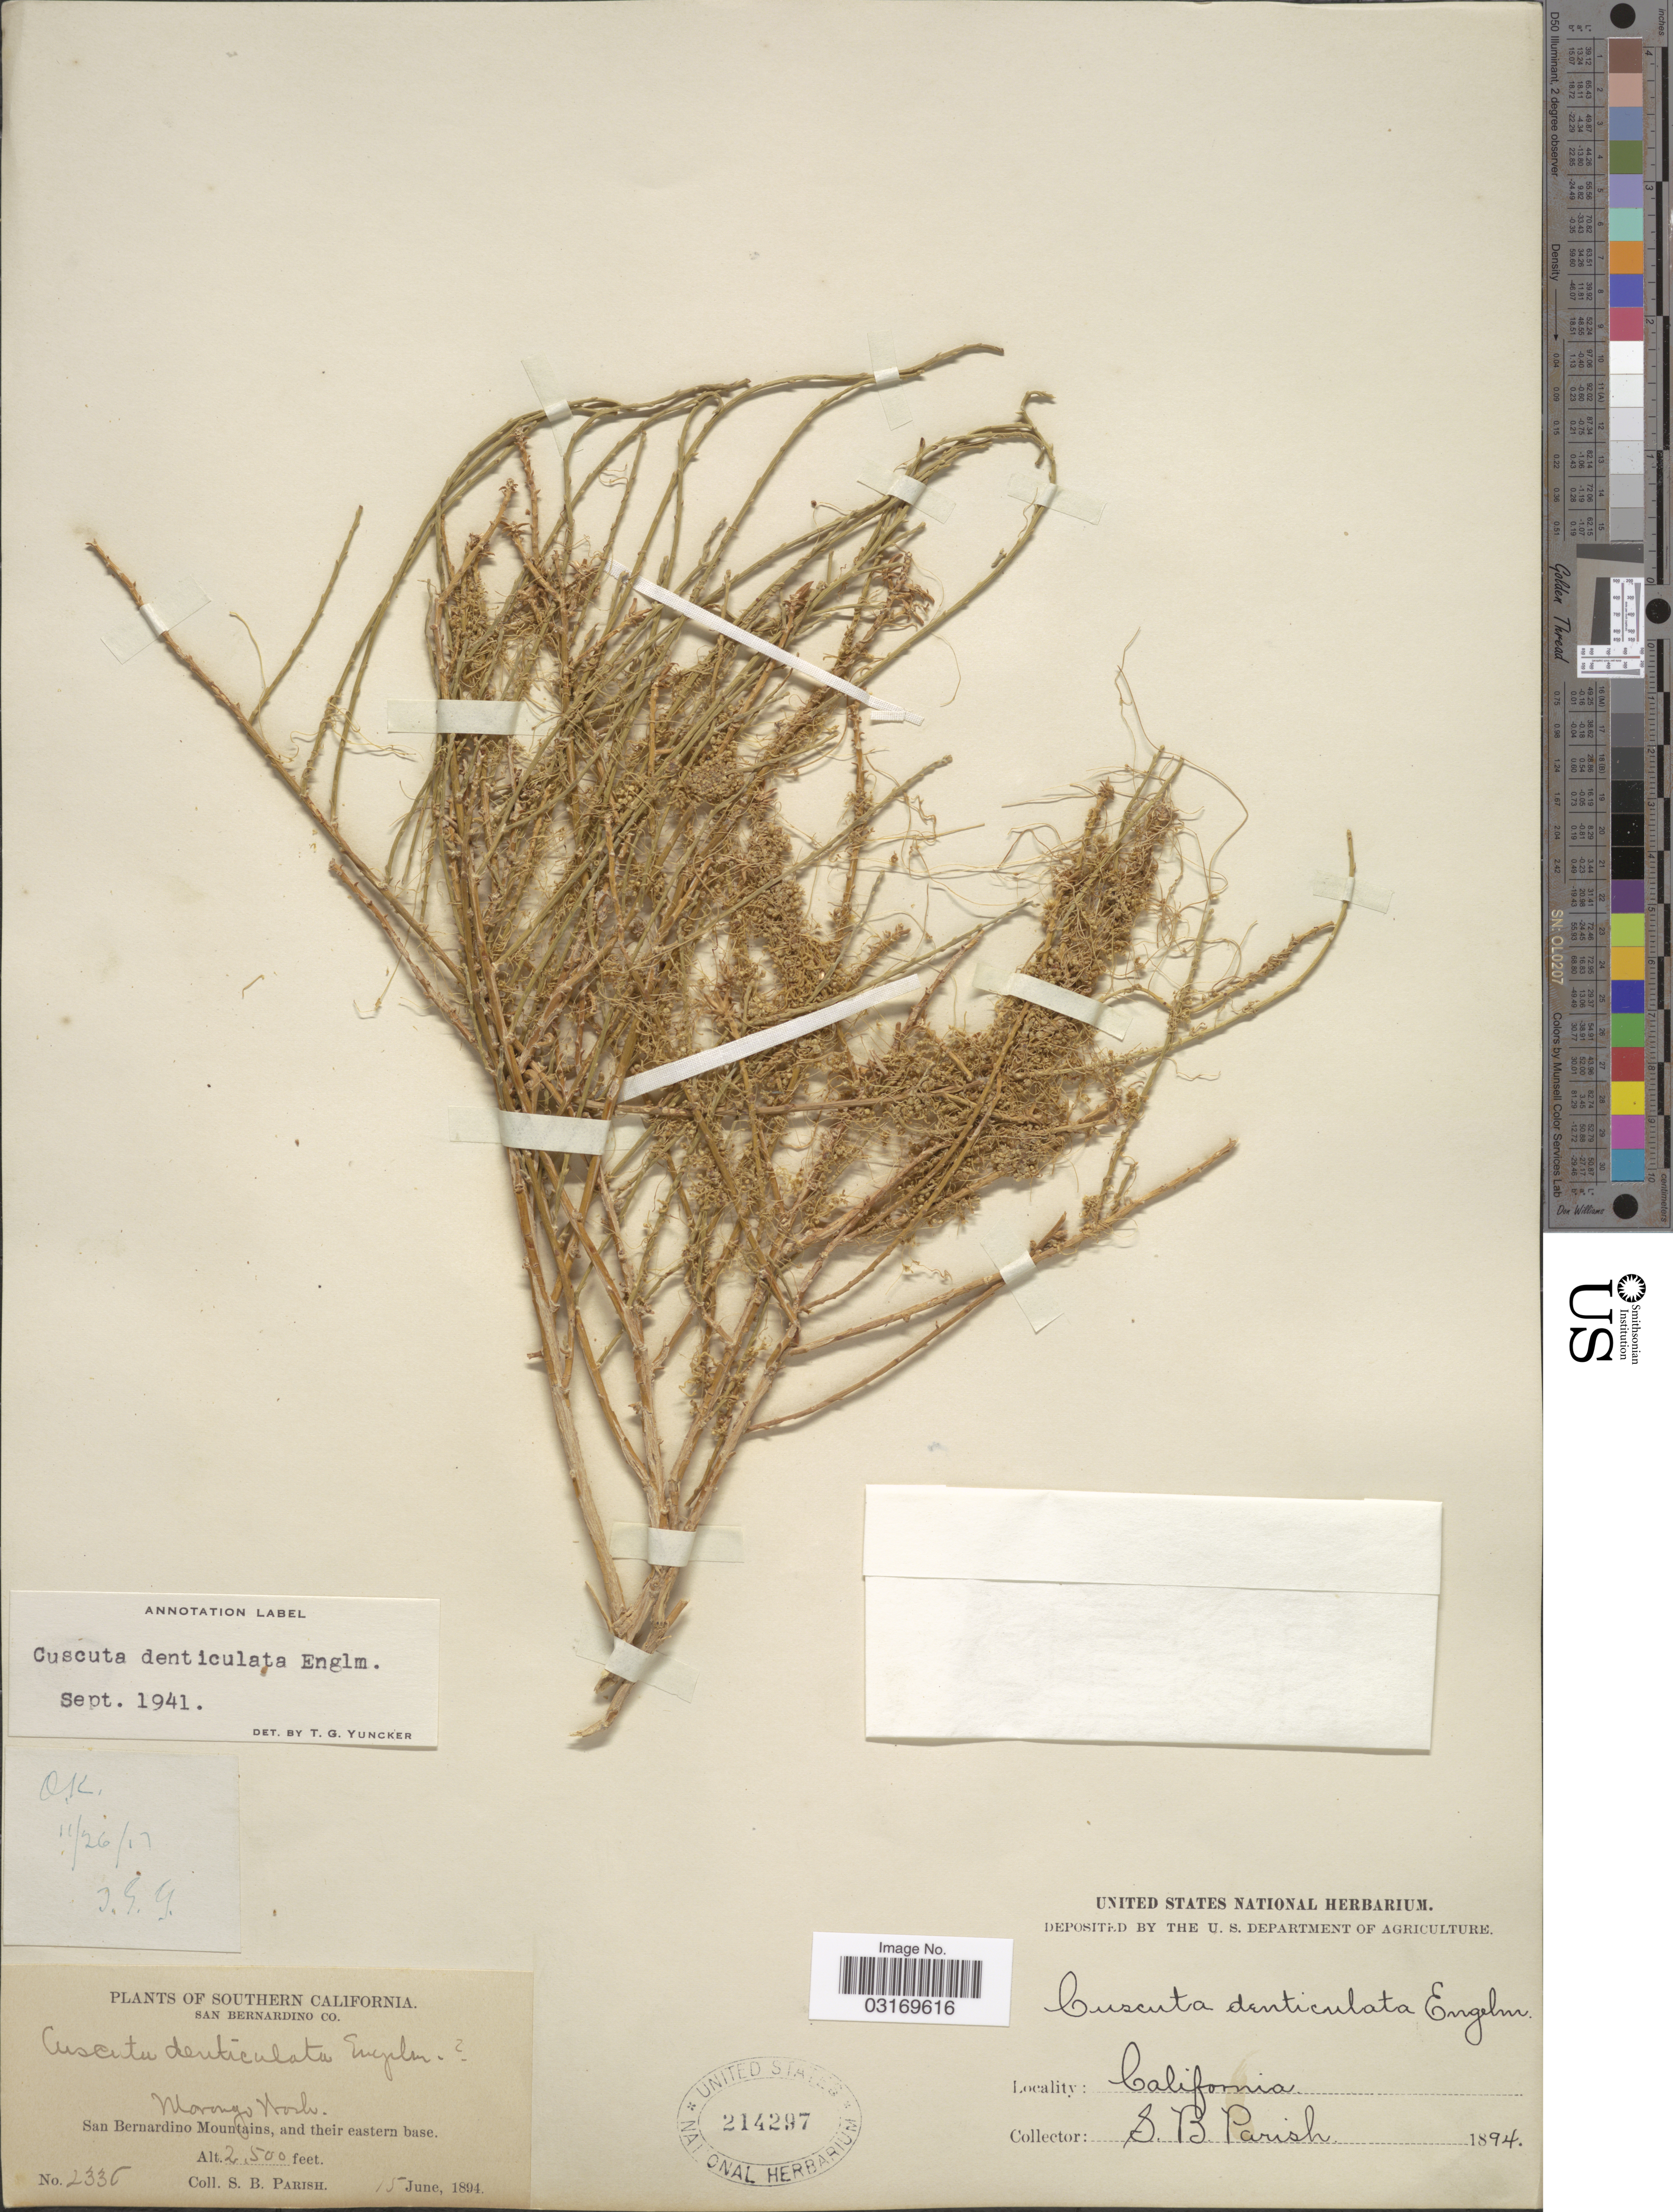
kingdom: Plantae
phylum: Tracheophyta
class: Magnoliopsida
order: Solanales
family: Convolvulaceae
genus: Cuscuta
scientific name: Cuscuta denticulata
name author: Engelm.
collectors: S. B. Parish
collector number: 2336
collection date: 1894-06-15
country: United States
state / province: California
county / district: San Bernardino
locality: Southern California. San Bernardino Co. Morongo Wash. San Bernardino Mountains, and their eastern base.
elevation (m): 762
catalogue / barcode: US 214297